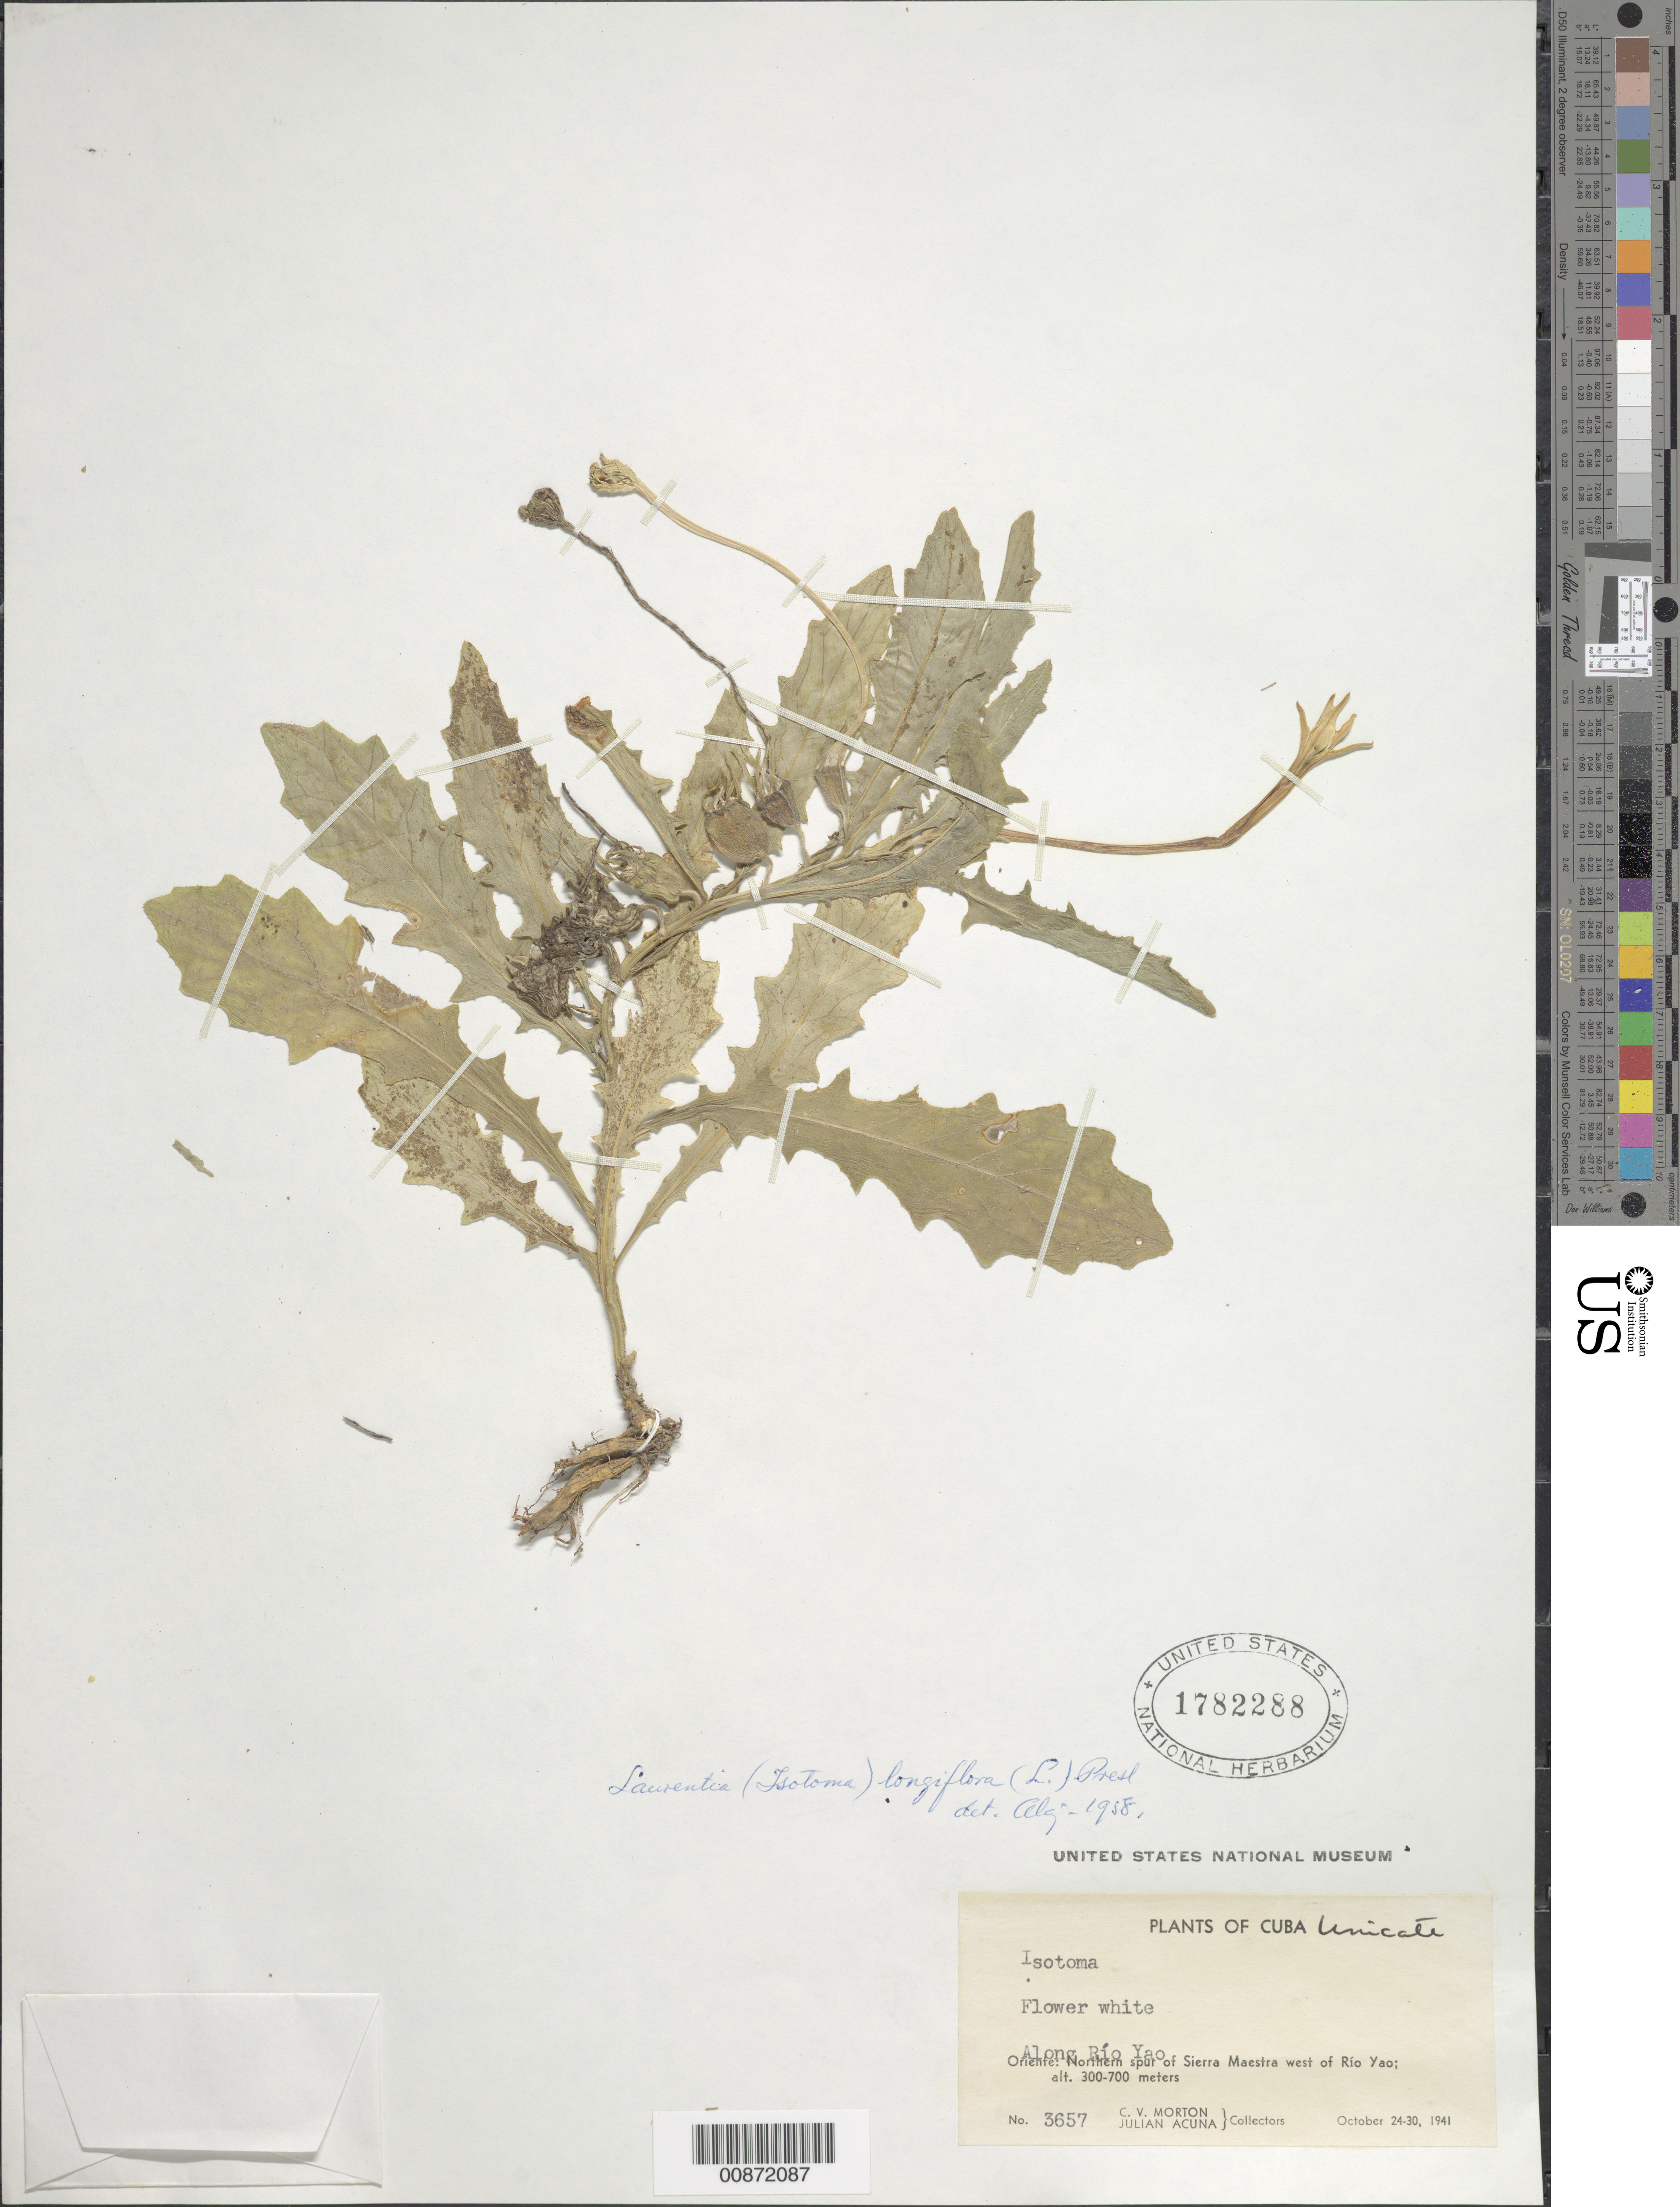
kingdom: Plantae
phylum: Tracheophyta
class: Magnoliopsida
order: Asterales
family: Campanulaceae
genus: Hippobroma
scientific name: Hippobroma longiflora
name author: (L.) G. Don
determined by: Liogier, Alain H.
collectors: C. V. Morton & J. Acuña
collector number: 3657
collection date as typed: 24 Oct 1941 to 30 Oct 1941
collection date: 1941-10-24/1941-10-30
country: Cuba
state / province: Oriente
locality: Along Río Yao; Northern spur of Sierra Maestra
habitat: Along river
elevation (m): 300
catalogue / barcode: US 1782288